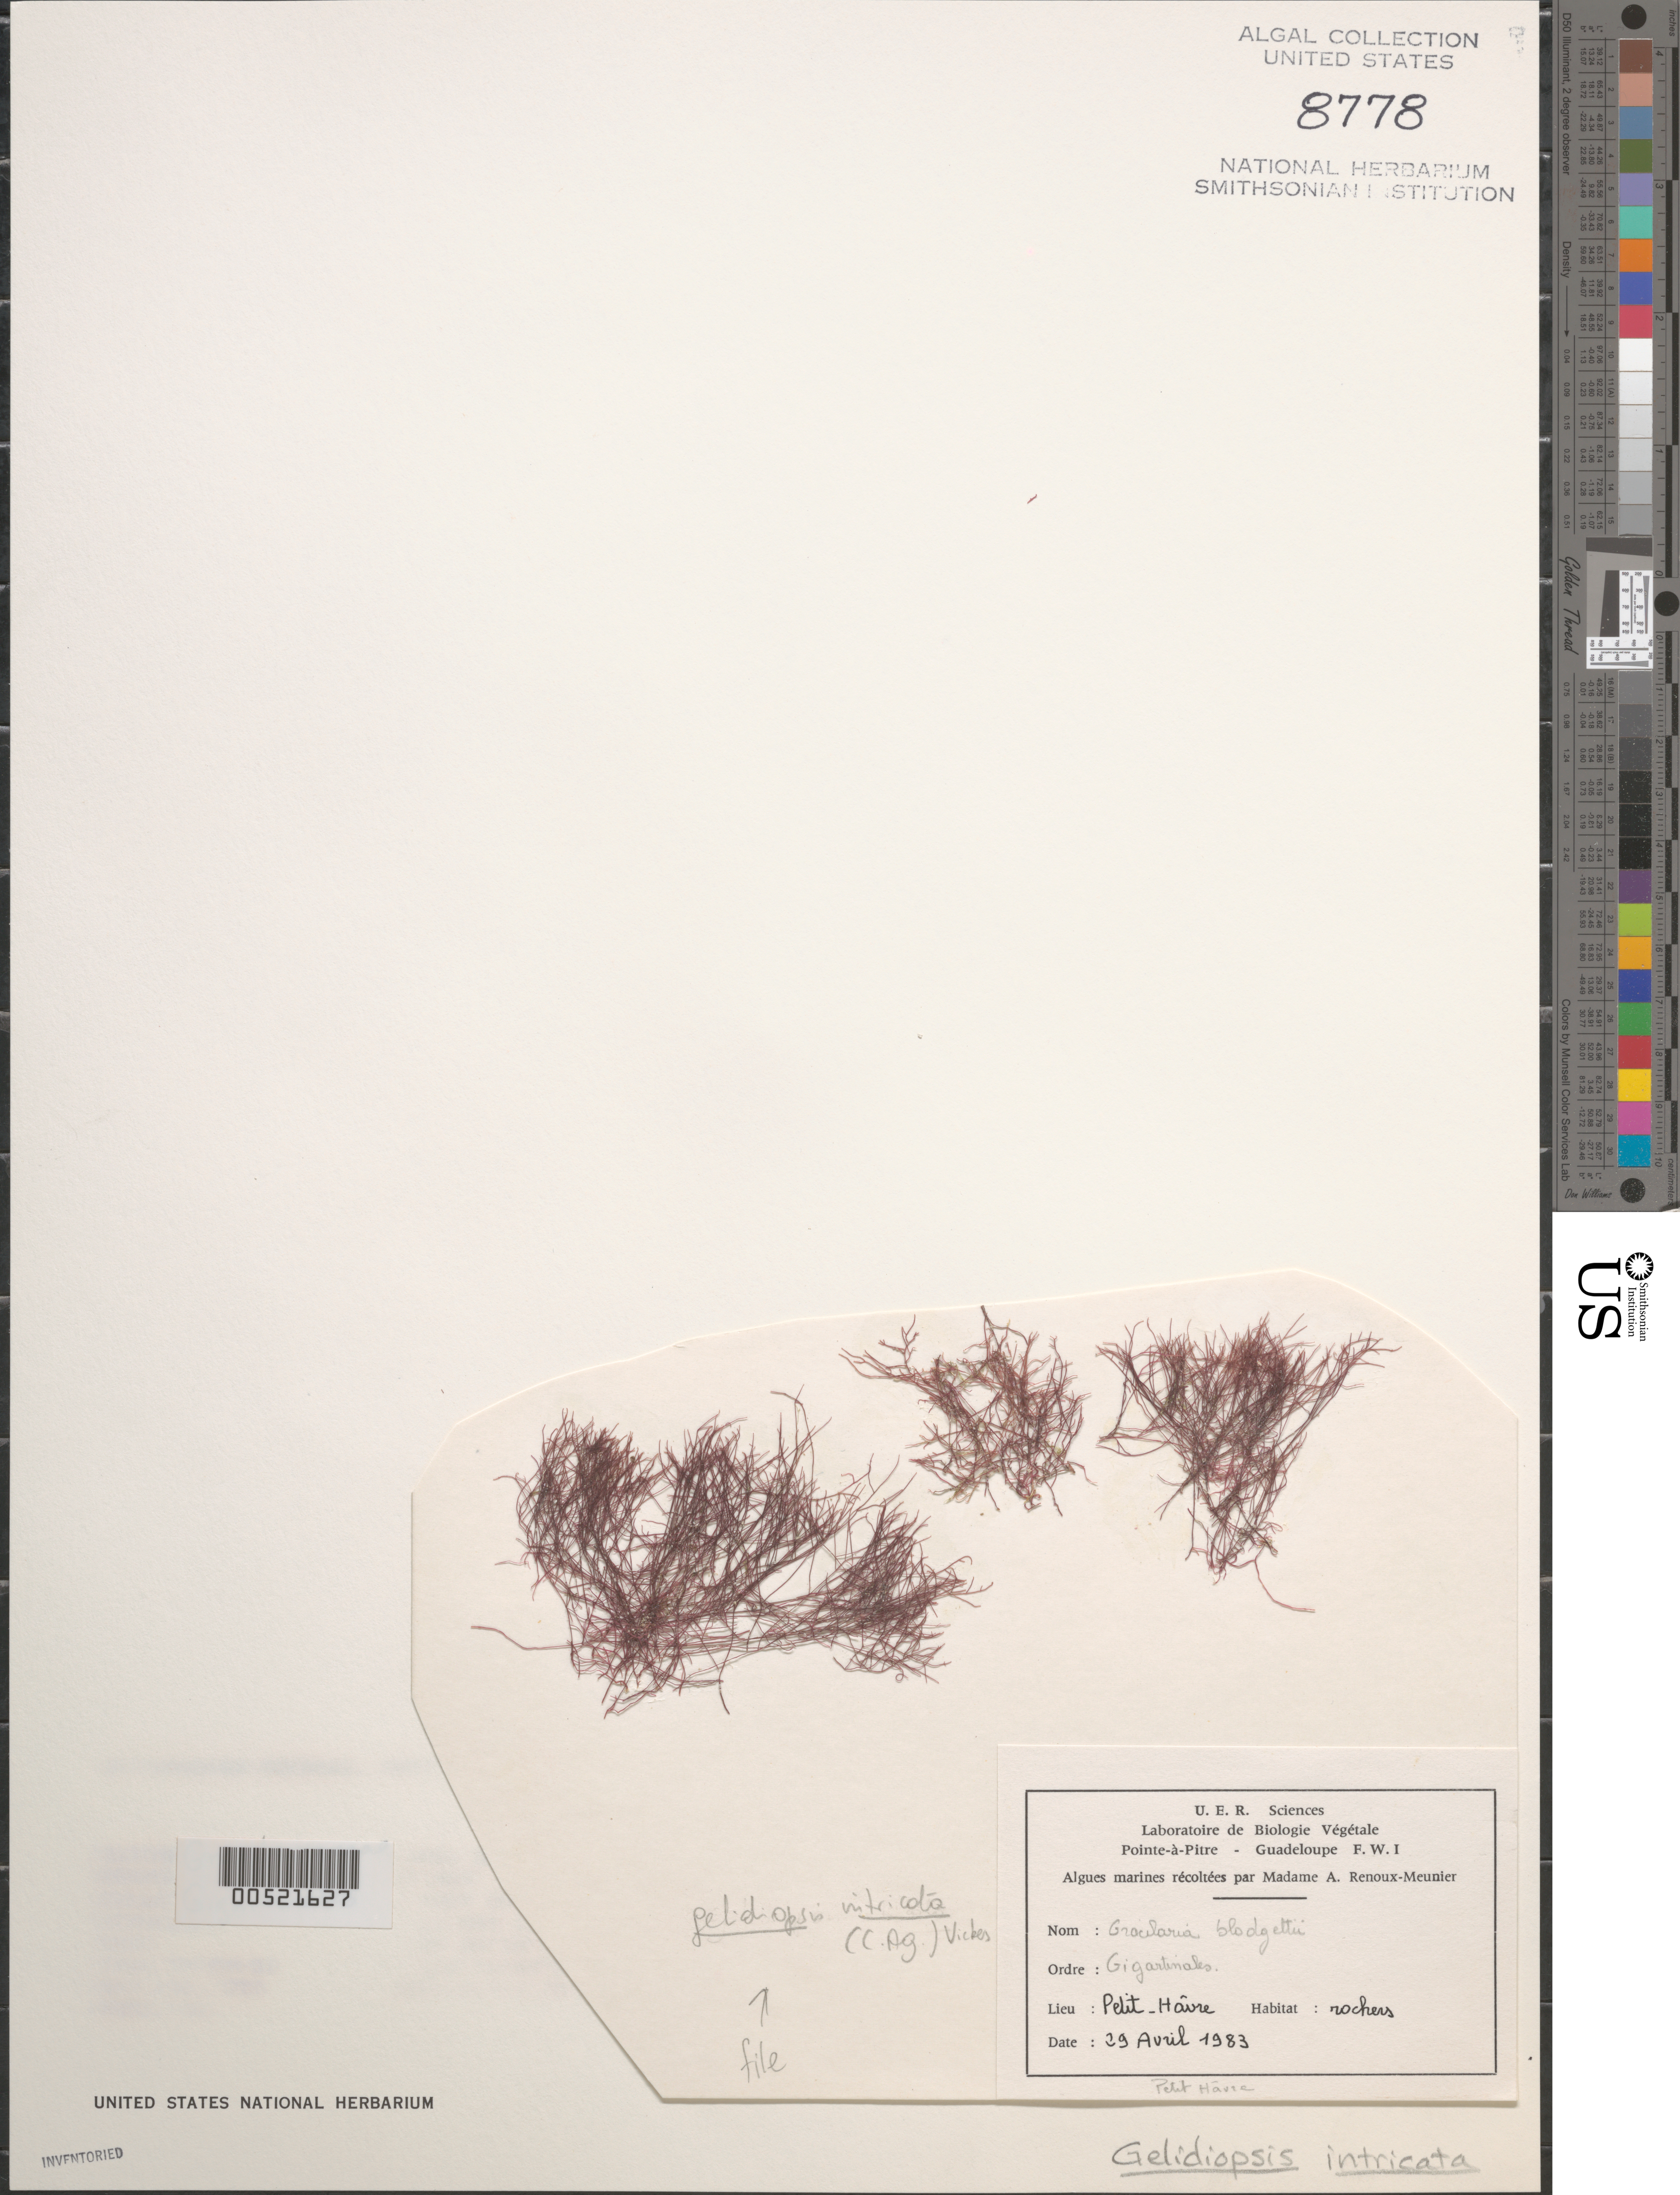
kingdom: Plantae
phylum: Rhodophyta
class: Florideophyceae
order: Rhodymeniales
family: Lomentariaceae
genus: Ceratodictyon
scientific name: Ceratodictyon intricatum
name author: (C. Agardh) R.E. Norris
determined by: Algae name updating Project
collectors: A. Renoux-Meunier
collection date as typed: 29 Apr 1983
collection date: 1983-04-29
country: Guadeloupe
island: Grande Terre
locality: Petit-Havre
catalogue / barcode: US 8778